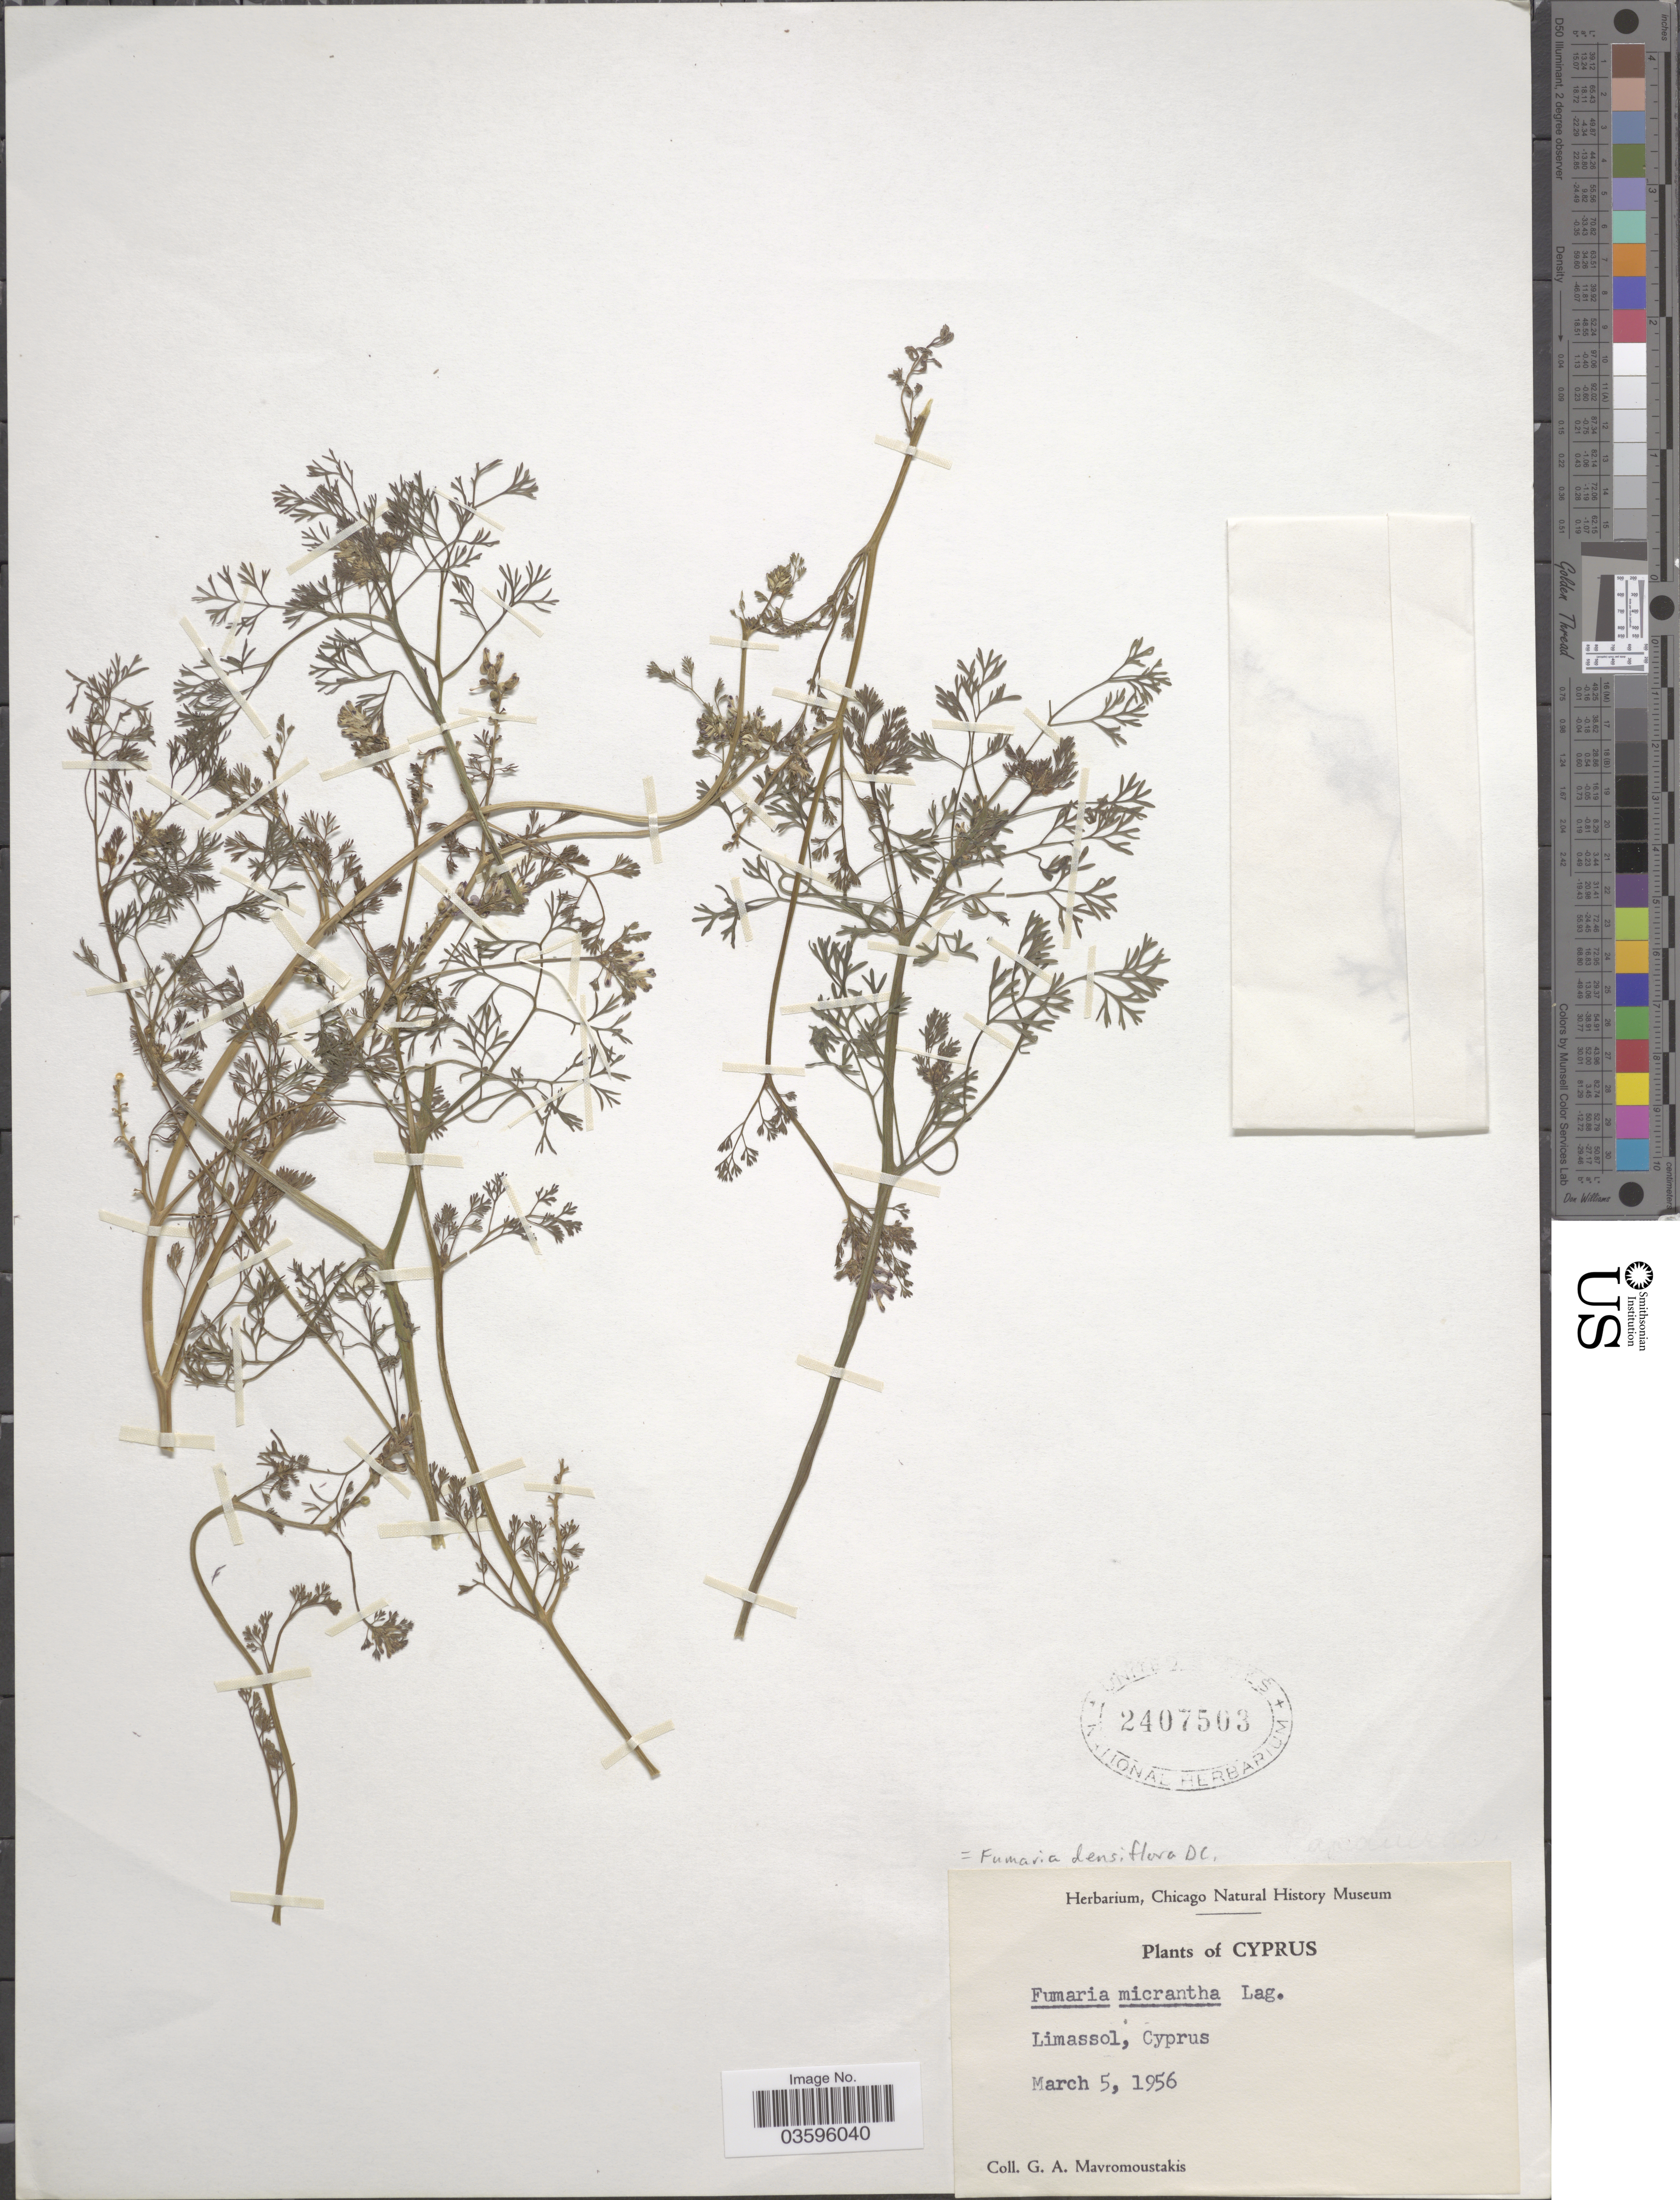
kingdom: Plantae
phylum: Tracheophyta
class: Magnoliopsida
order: Ranunculales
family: Papaveraceae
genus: Fumaria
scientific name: Fumaria densiflora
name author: DC.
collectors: G. Mavromoustakis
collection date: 1956-03-05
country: Cyprus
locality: Limassol.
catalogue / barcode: US 2407503